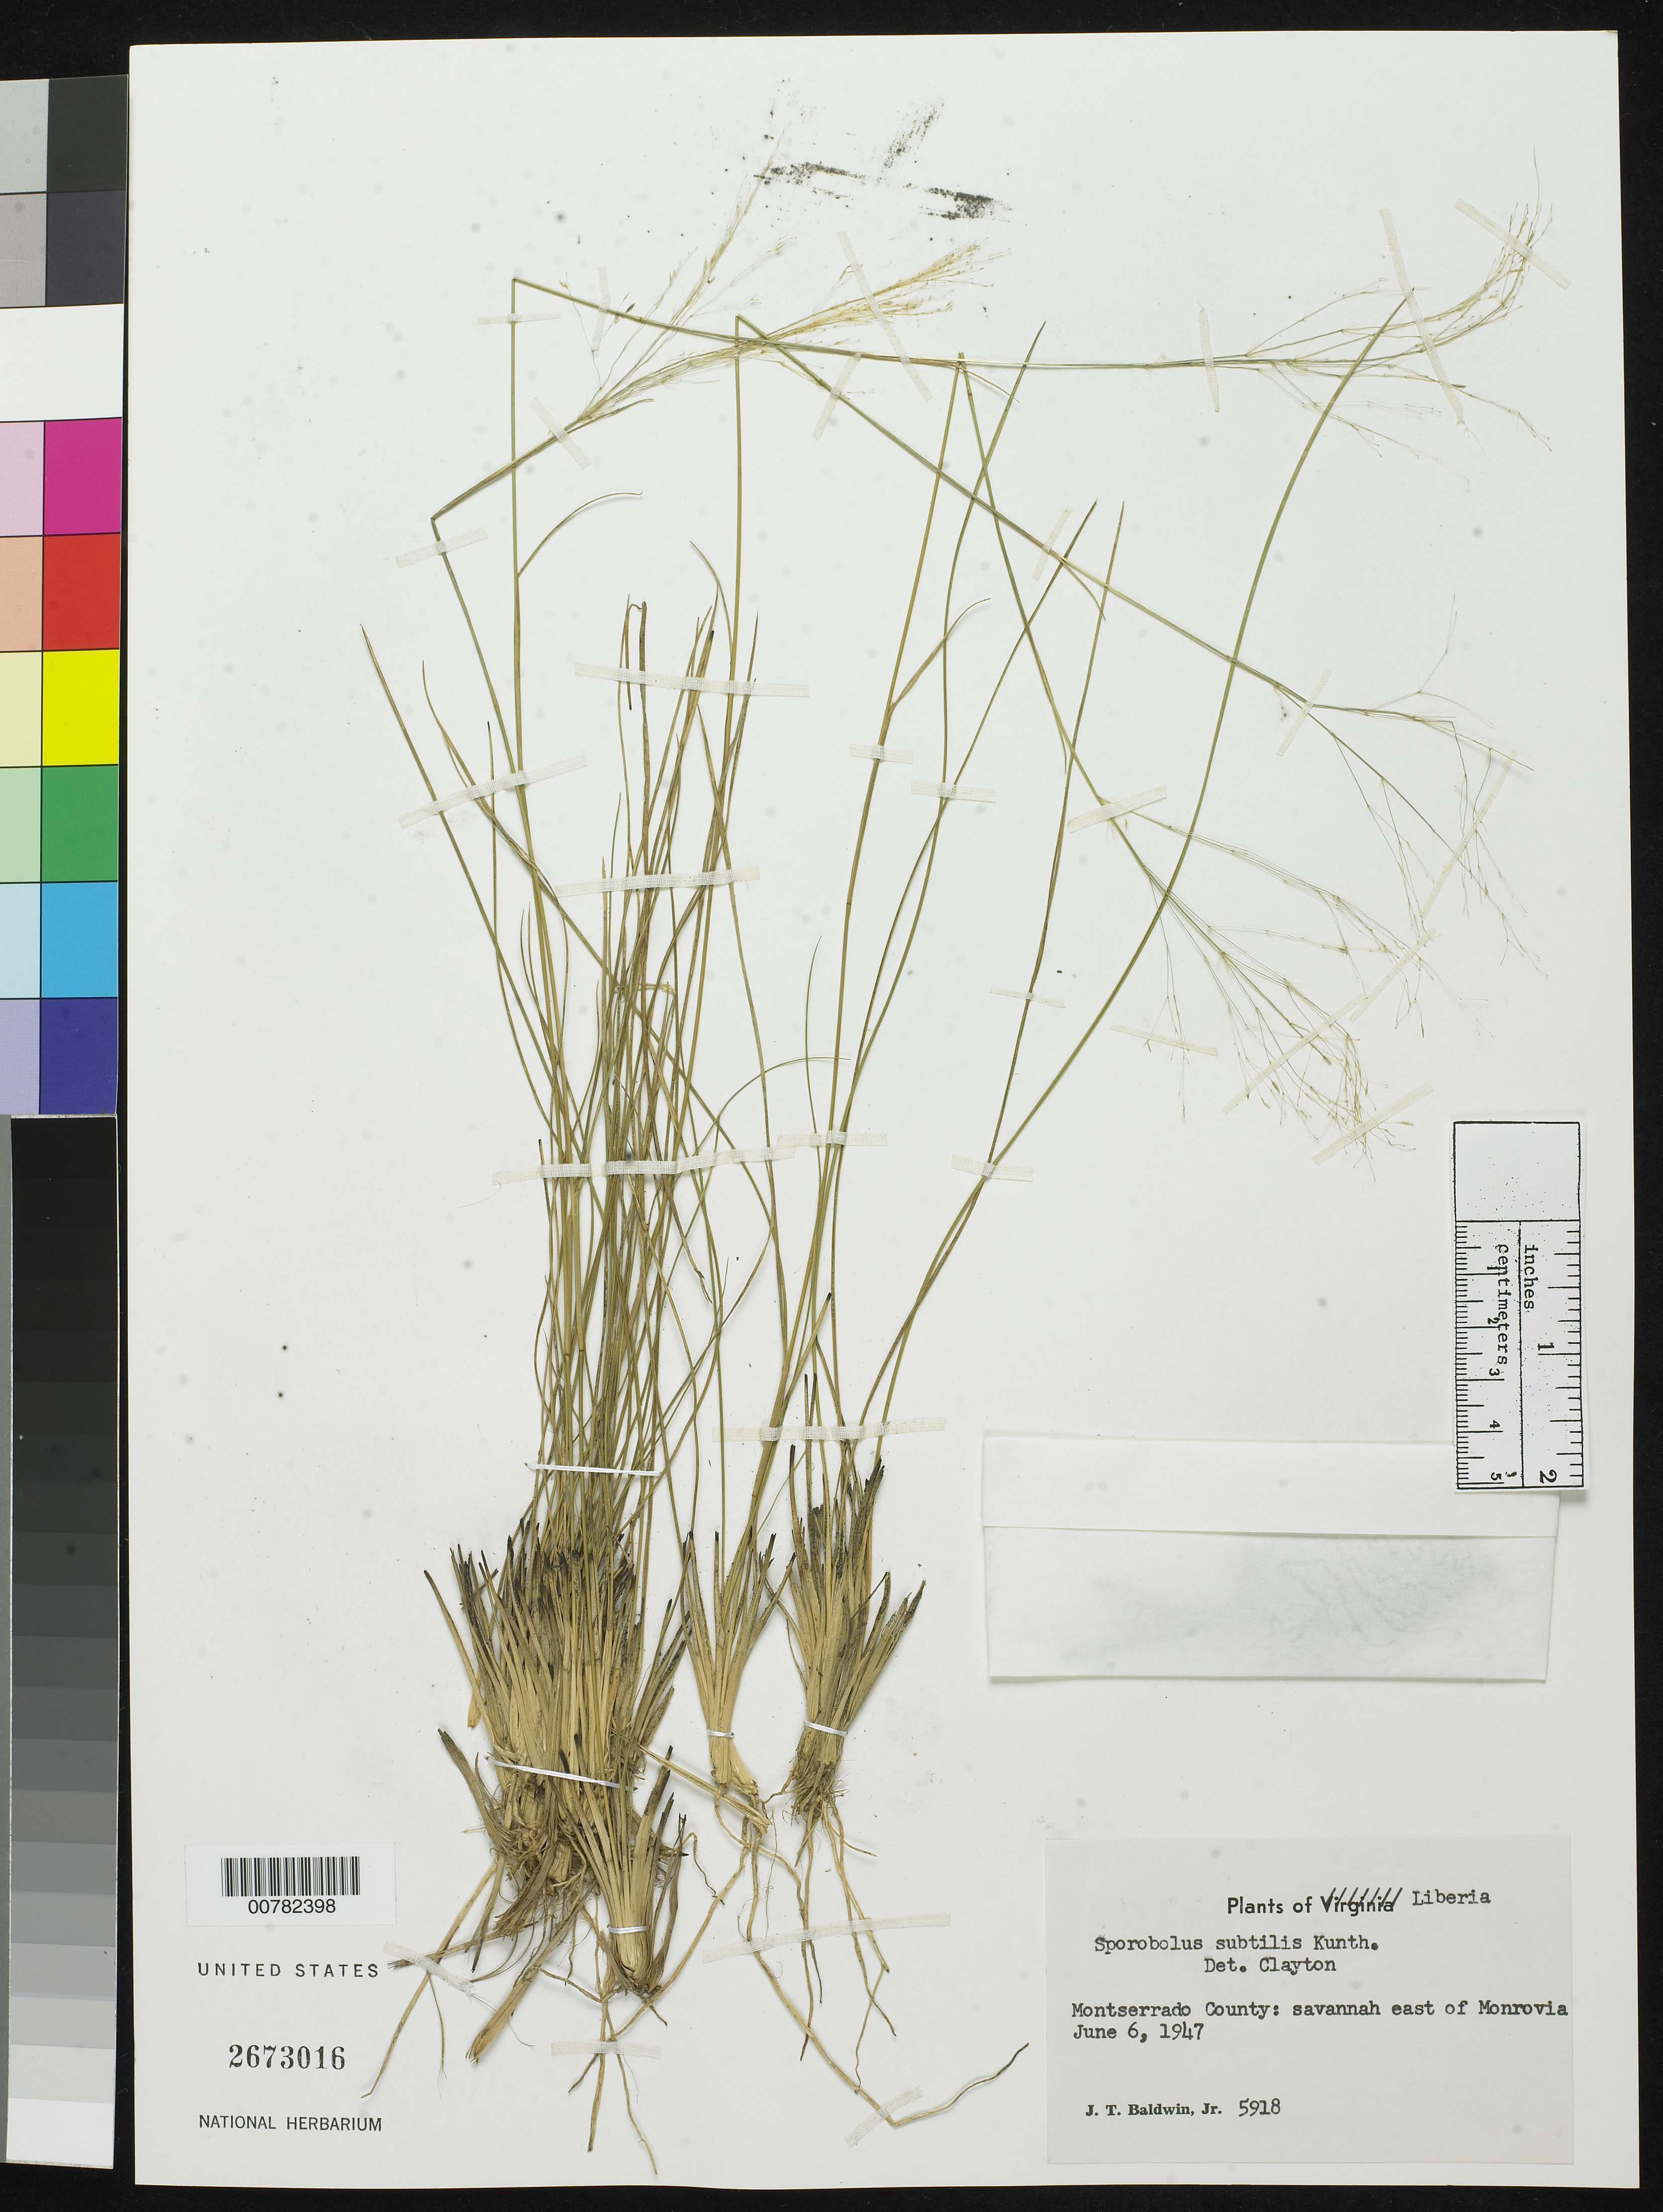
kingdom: Plantae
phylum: Tracheophyta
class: Liliopsida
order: Poales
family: Poaceae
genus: Sporobolus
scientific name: Sporobolus subtilis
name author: Kunth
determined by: Clayton, W. D.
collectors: J. T. Baldwin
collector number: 5918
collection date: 1947-06-06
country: Liberia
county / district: Montserrado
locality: savannah east of Monrovia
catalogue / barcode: US 2673016